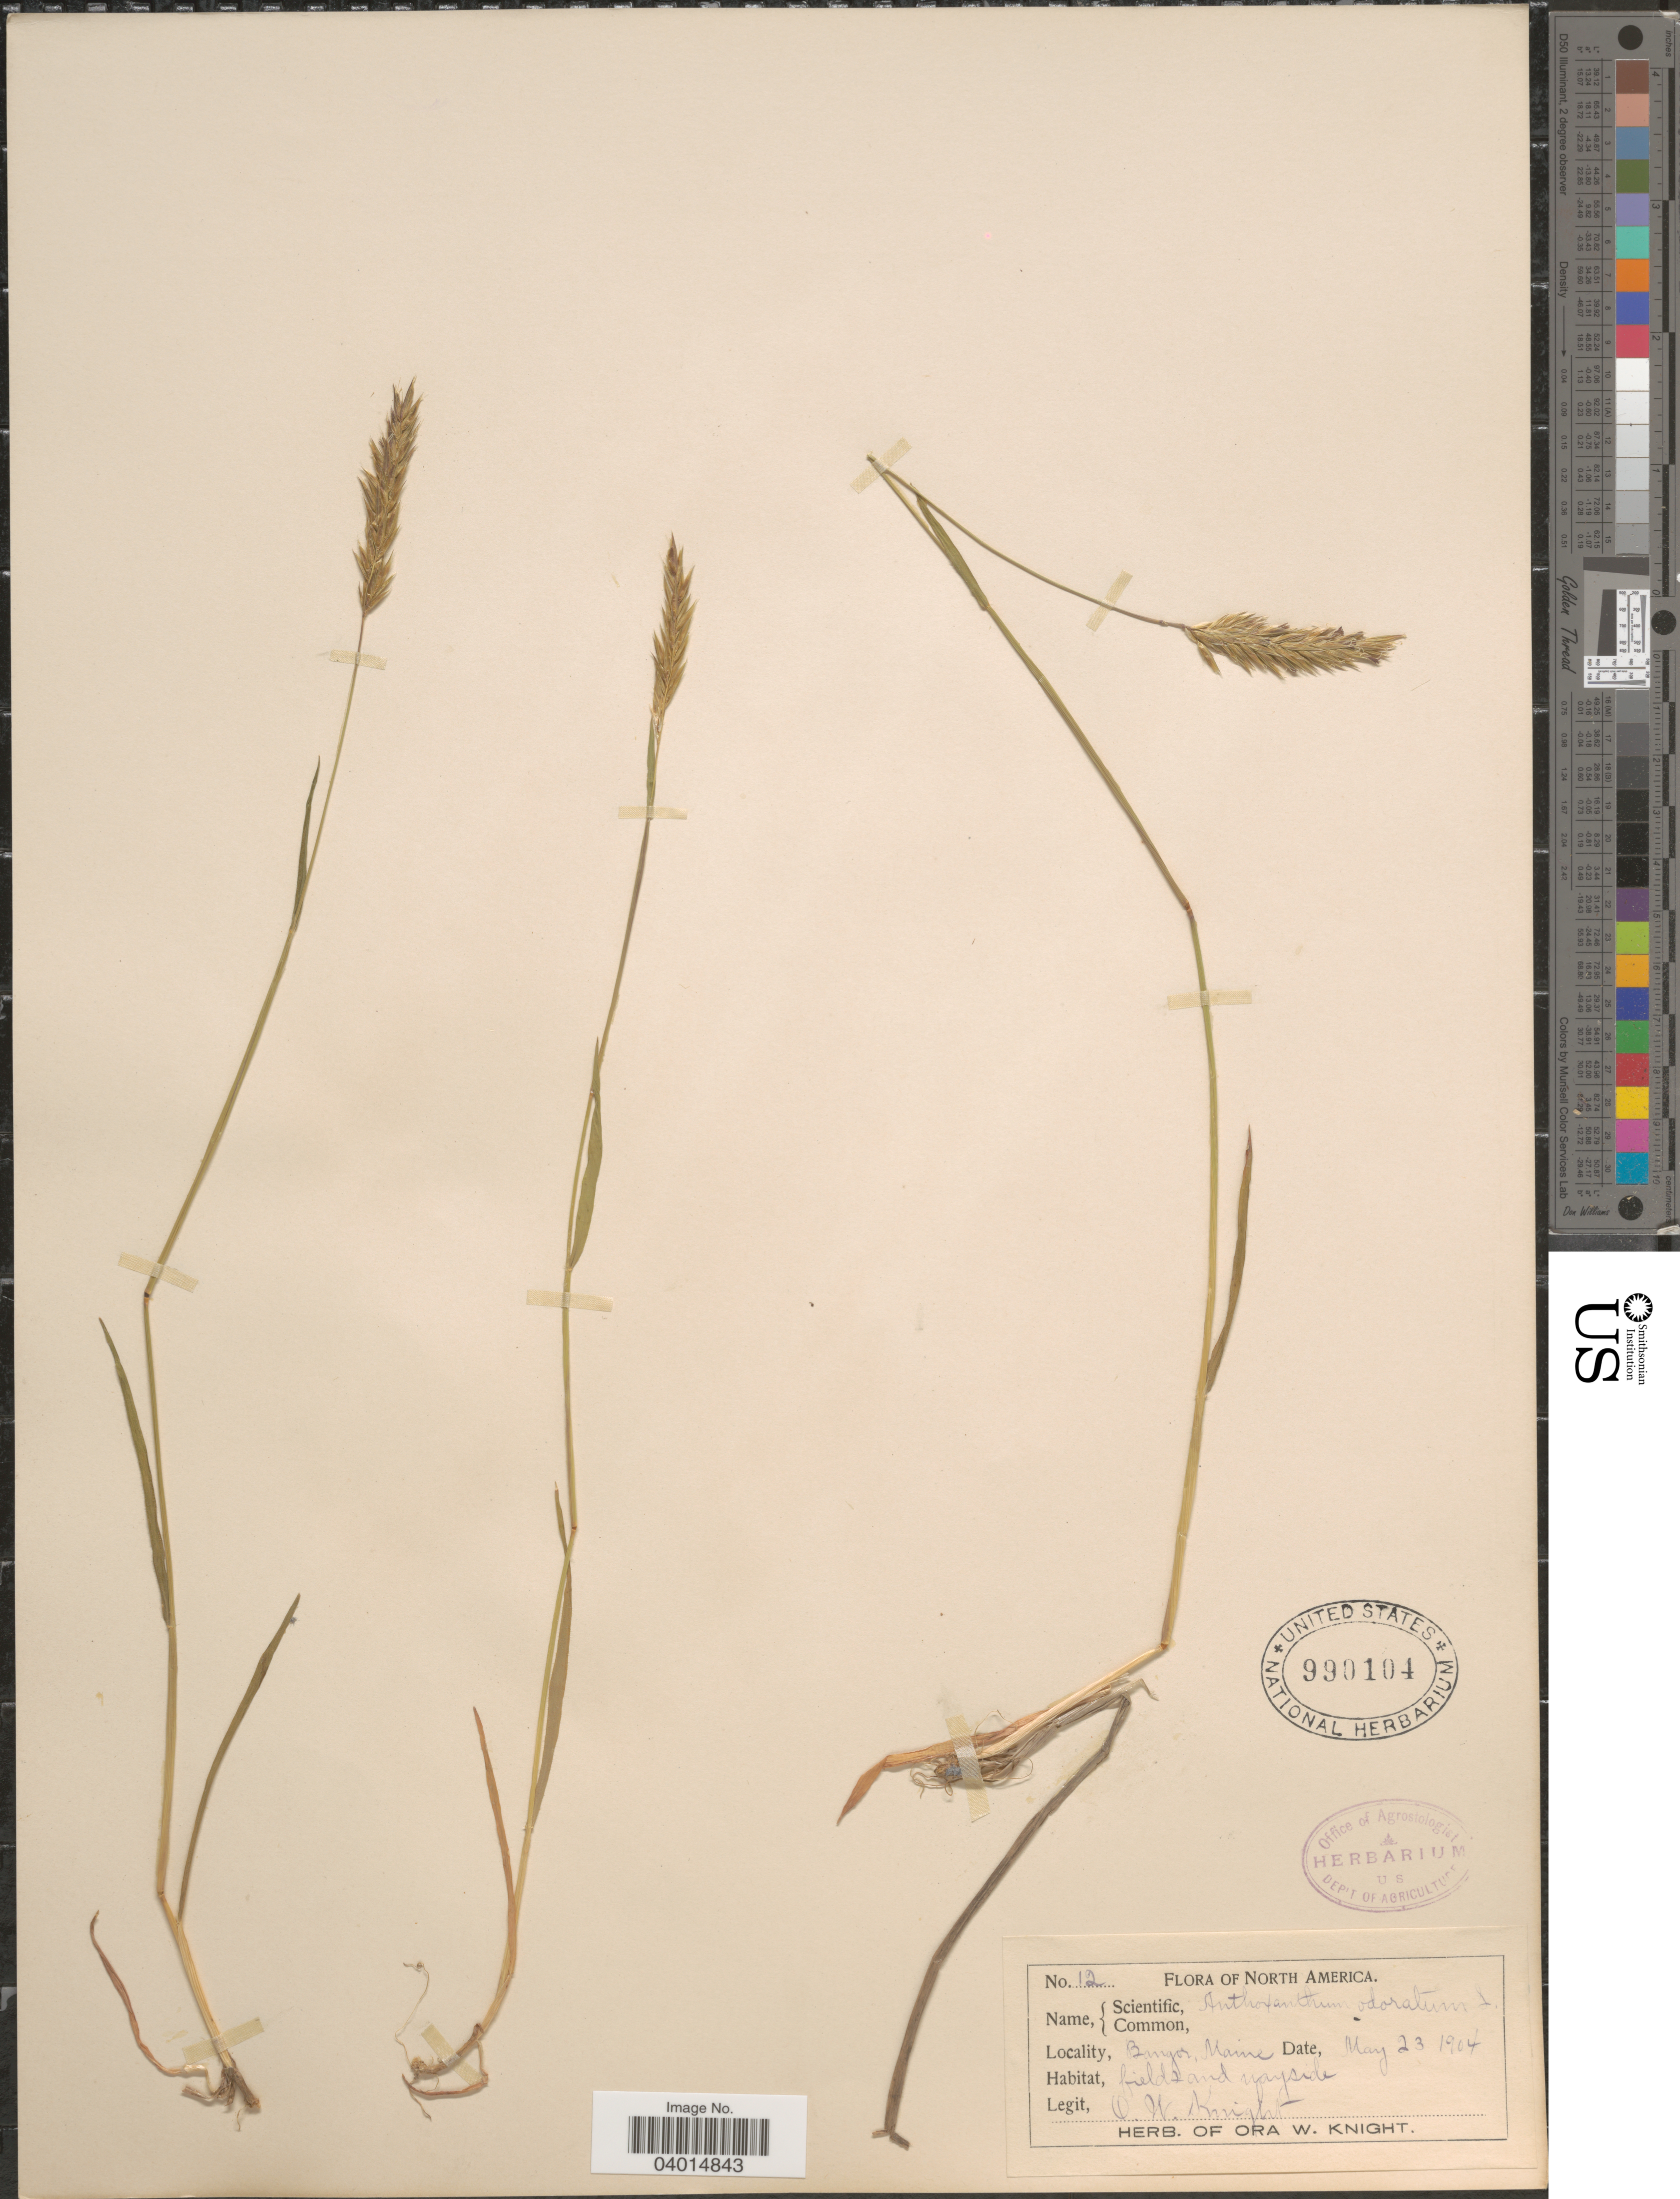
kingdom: Plantae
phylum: Tracheophyta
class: Liliopsida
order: Poales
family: Poaceae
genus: Anthoxanthum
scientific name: Anthoxanthum odoratum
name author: L.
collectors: O. Knight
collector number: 12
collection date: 1904-05-23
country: United States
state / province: Maine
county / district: Penobscot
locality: Bangor.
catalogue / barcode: US 990104